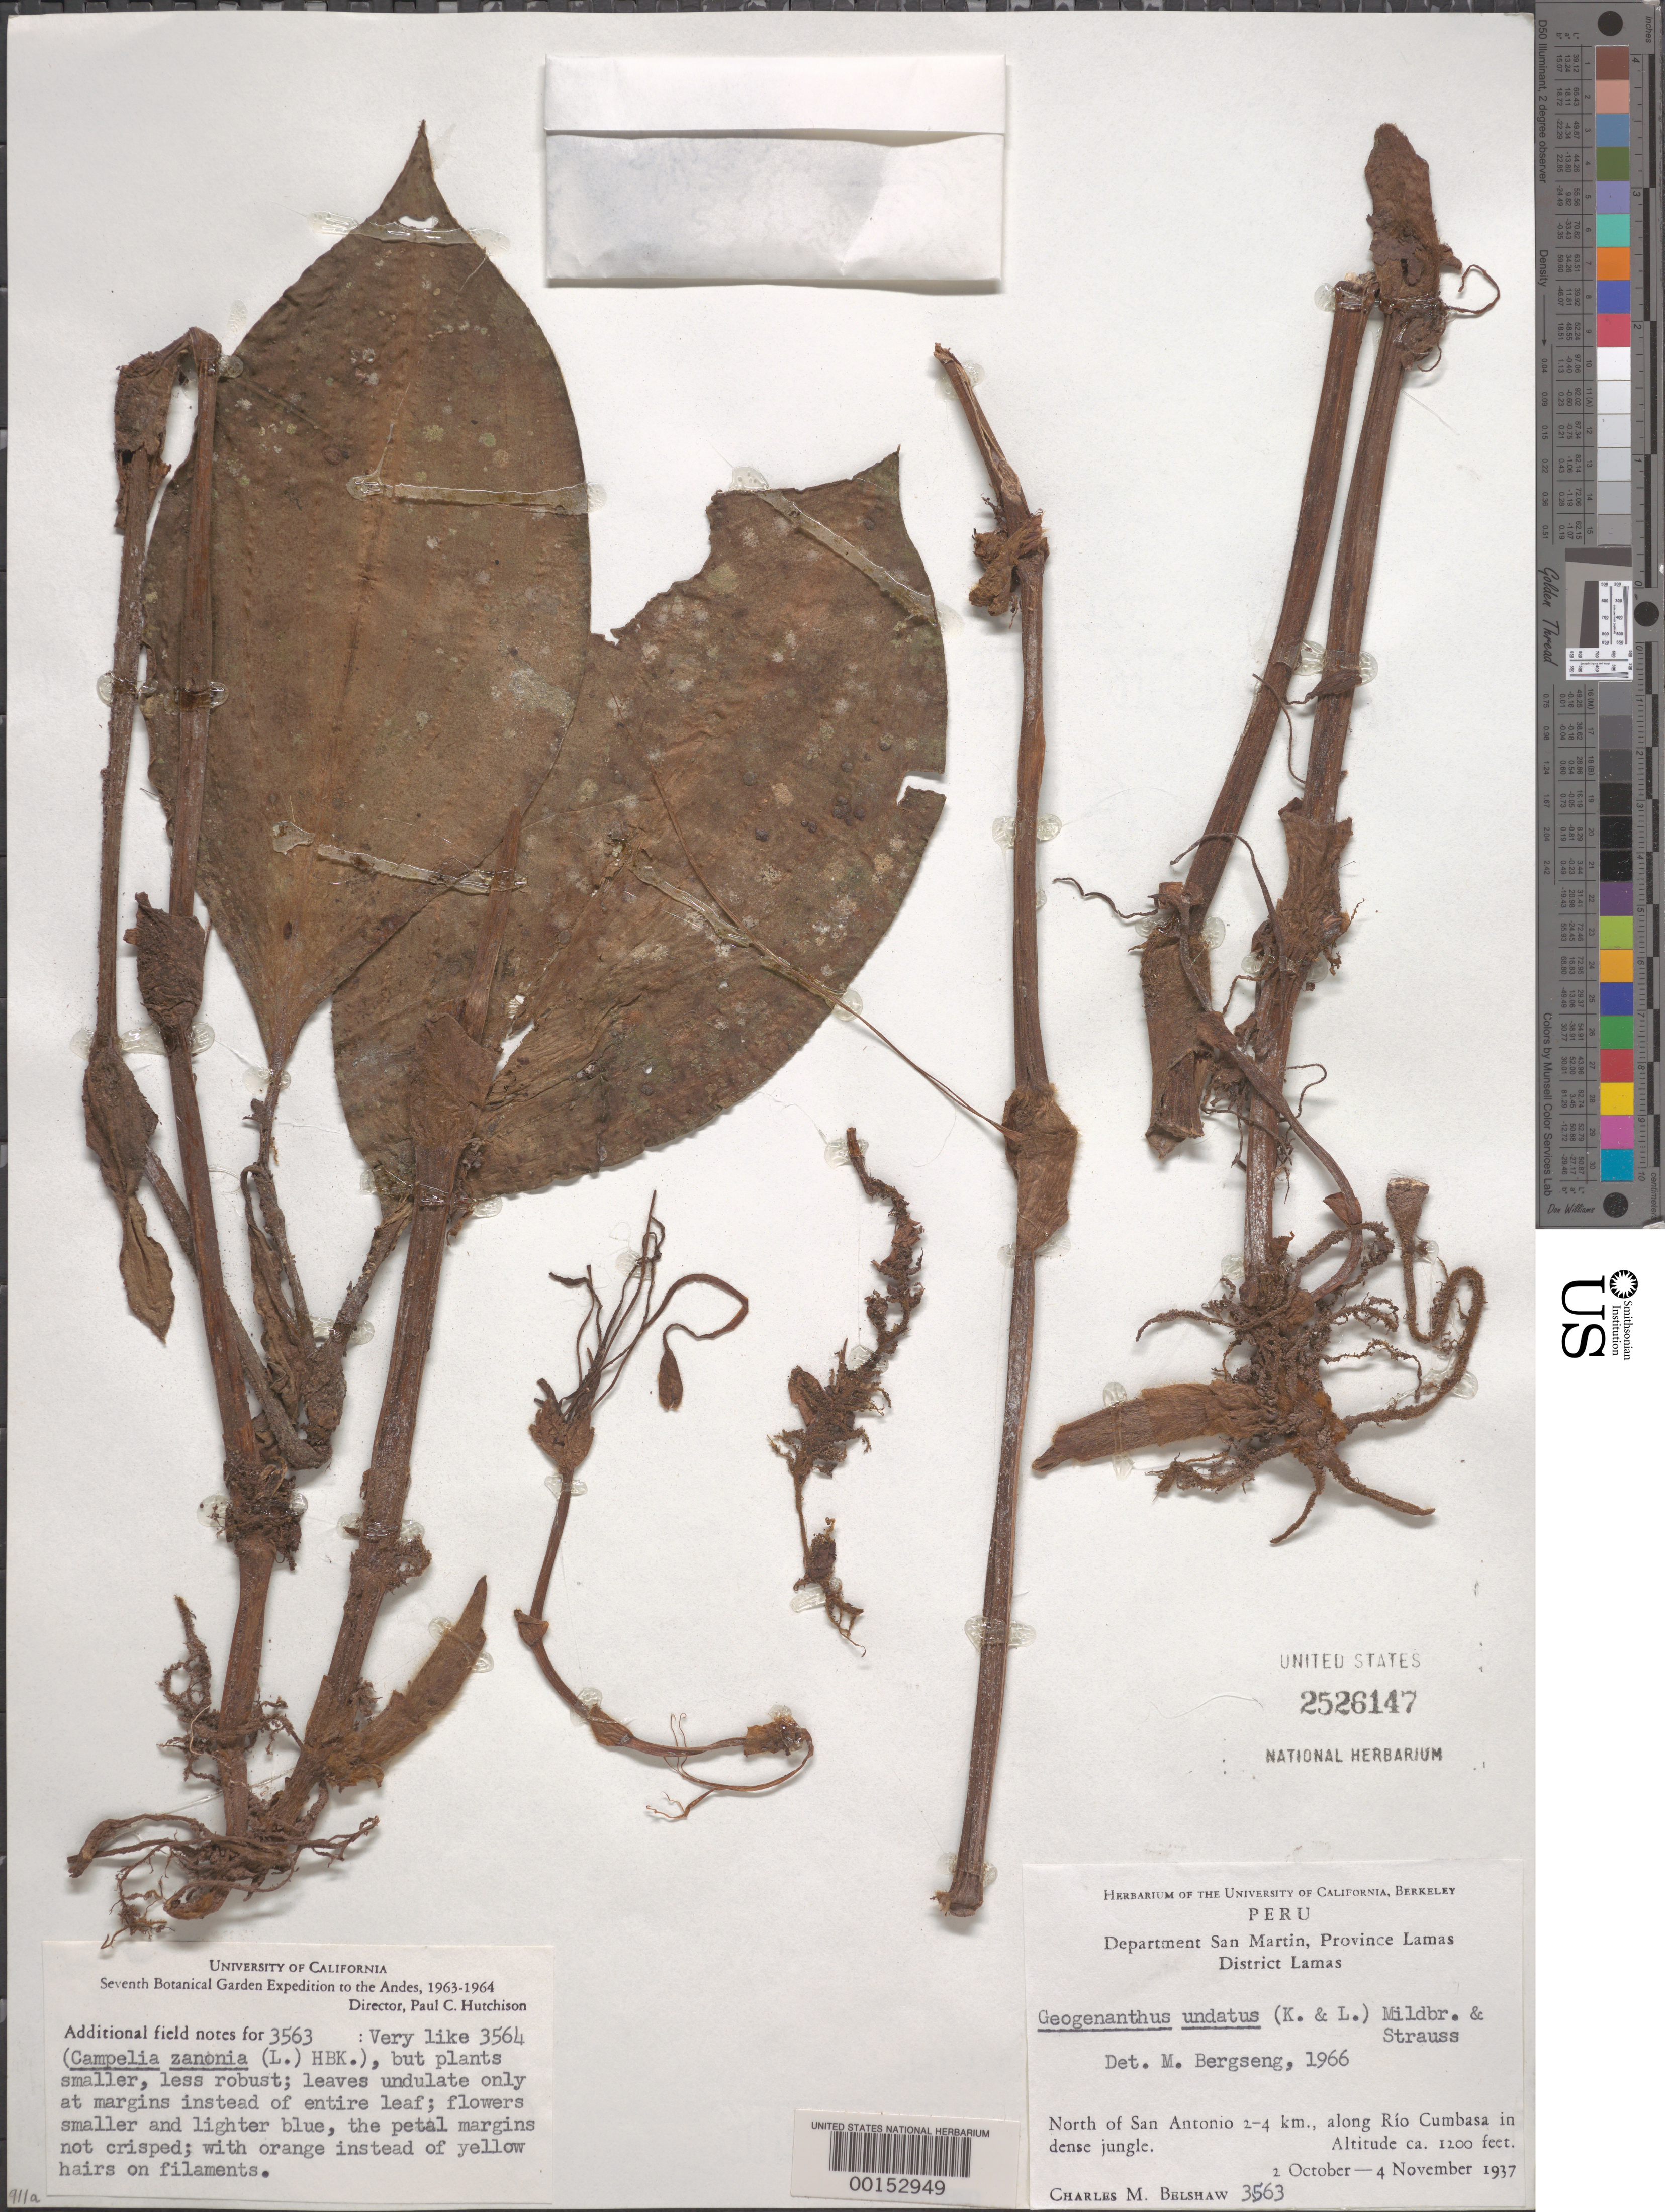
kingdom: Plantae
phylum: Tracheophyta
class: Liliopsida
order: Commelinales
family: Commelinaceae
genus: Geogenanthus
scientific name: Geogenanthus rhizanthus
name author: (Ule) G. Brückn.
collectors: C. Shaw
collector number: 3563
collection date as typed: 02 Oct 1937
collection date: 1937-10-02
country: Peru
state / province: San Martín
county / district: Lamas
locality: N of san antonio, along rio cumbasa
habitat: Dense jungle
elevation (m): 366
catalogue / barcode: US 2526147